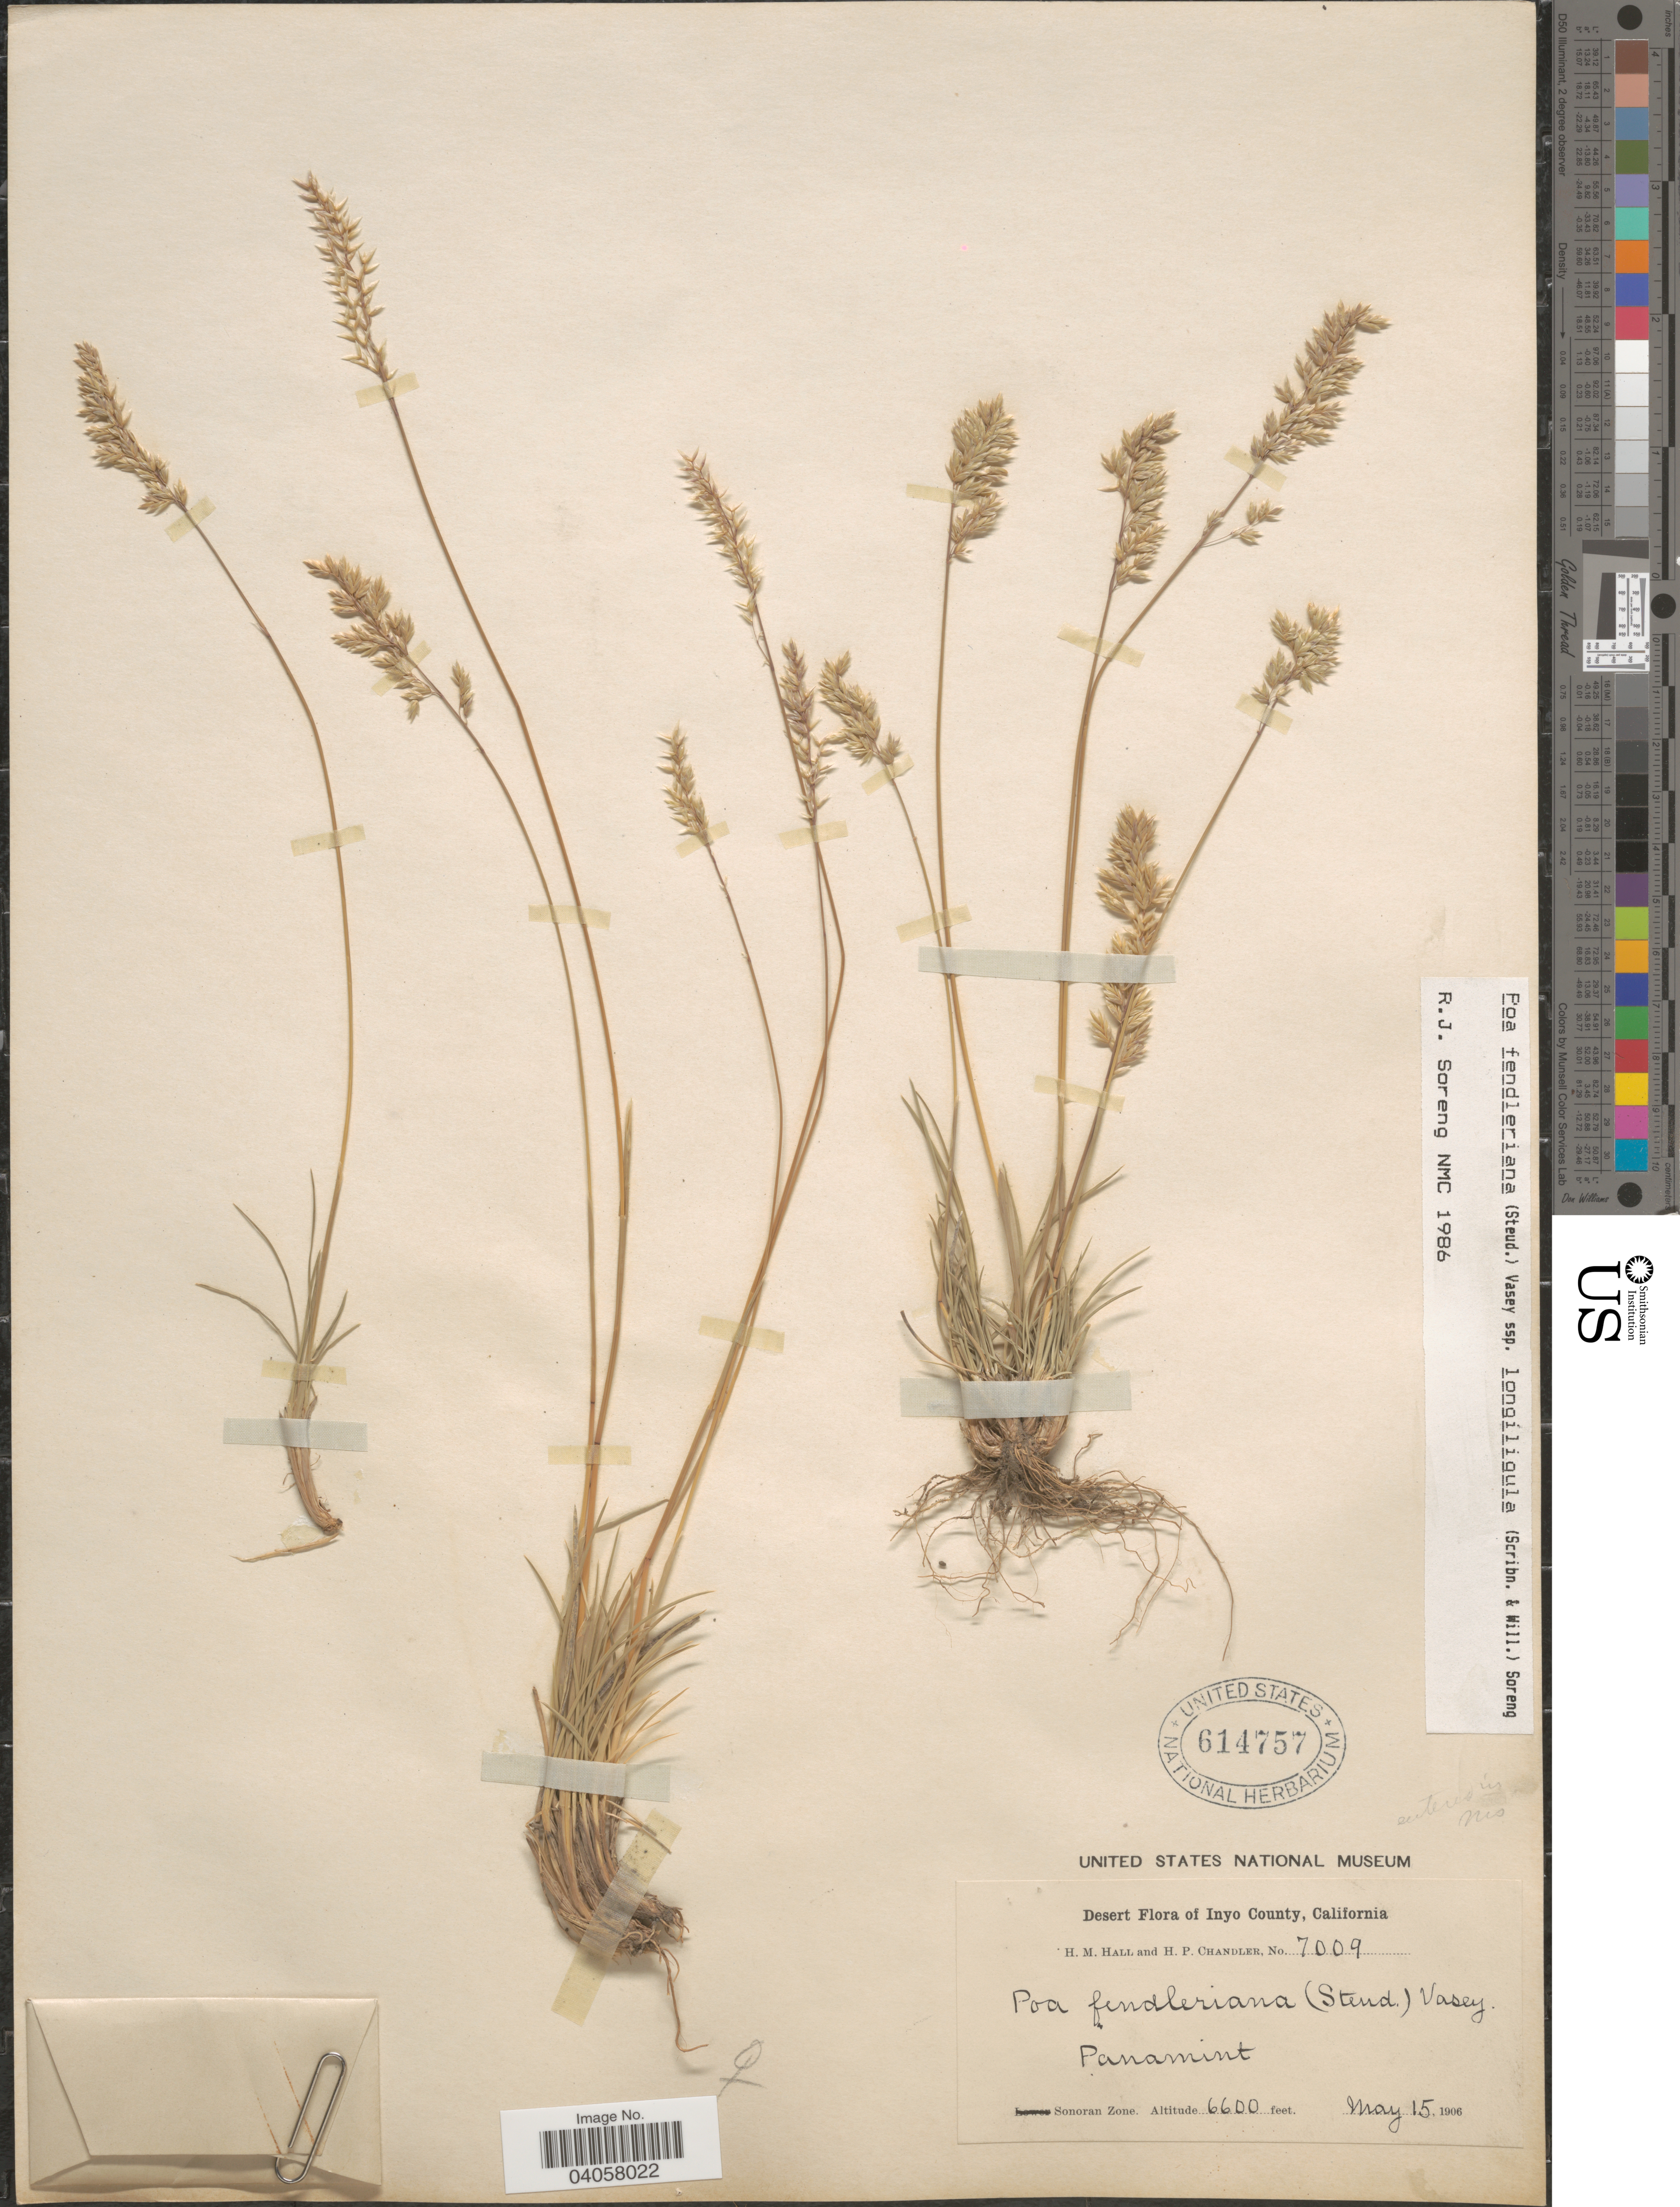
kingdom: Plantae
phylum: Tracheophyta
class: Liliopsida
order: Poales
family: Poaceae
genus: Poa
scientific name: Poa fendleriana subsp. longiligula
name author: (Scribn. & T.A. Williams) Soreng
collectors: H. M. Hall & H. Chandler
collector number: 7009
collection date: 1906-05-15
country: United States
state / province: California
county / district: Inyo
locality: Inyo County. Panamint. Sonoran Zone.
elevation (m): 2012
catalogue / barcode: US 614757